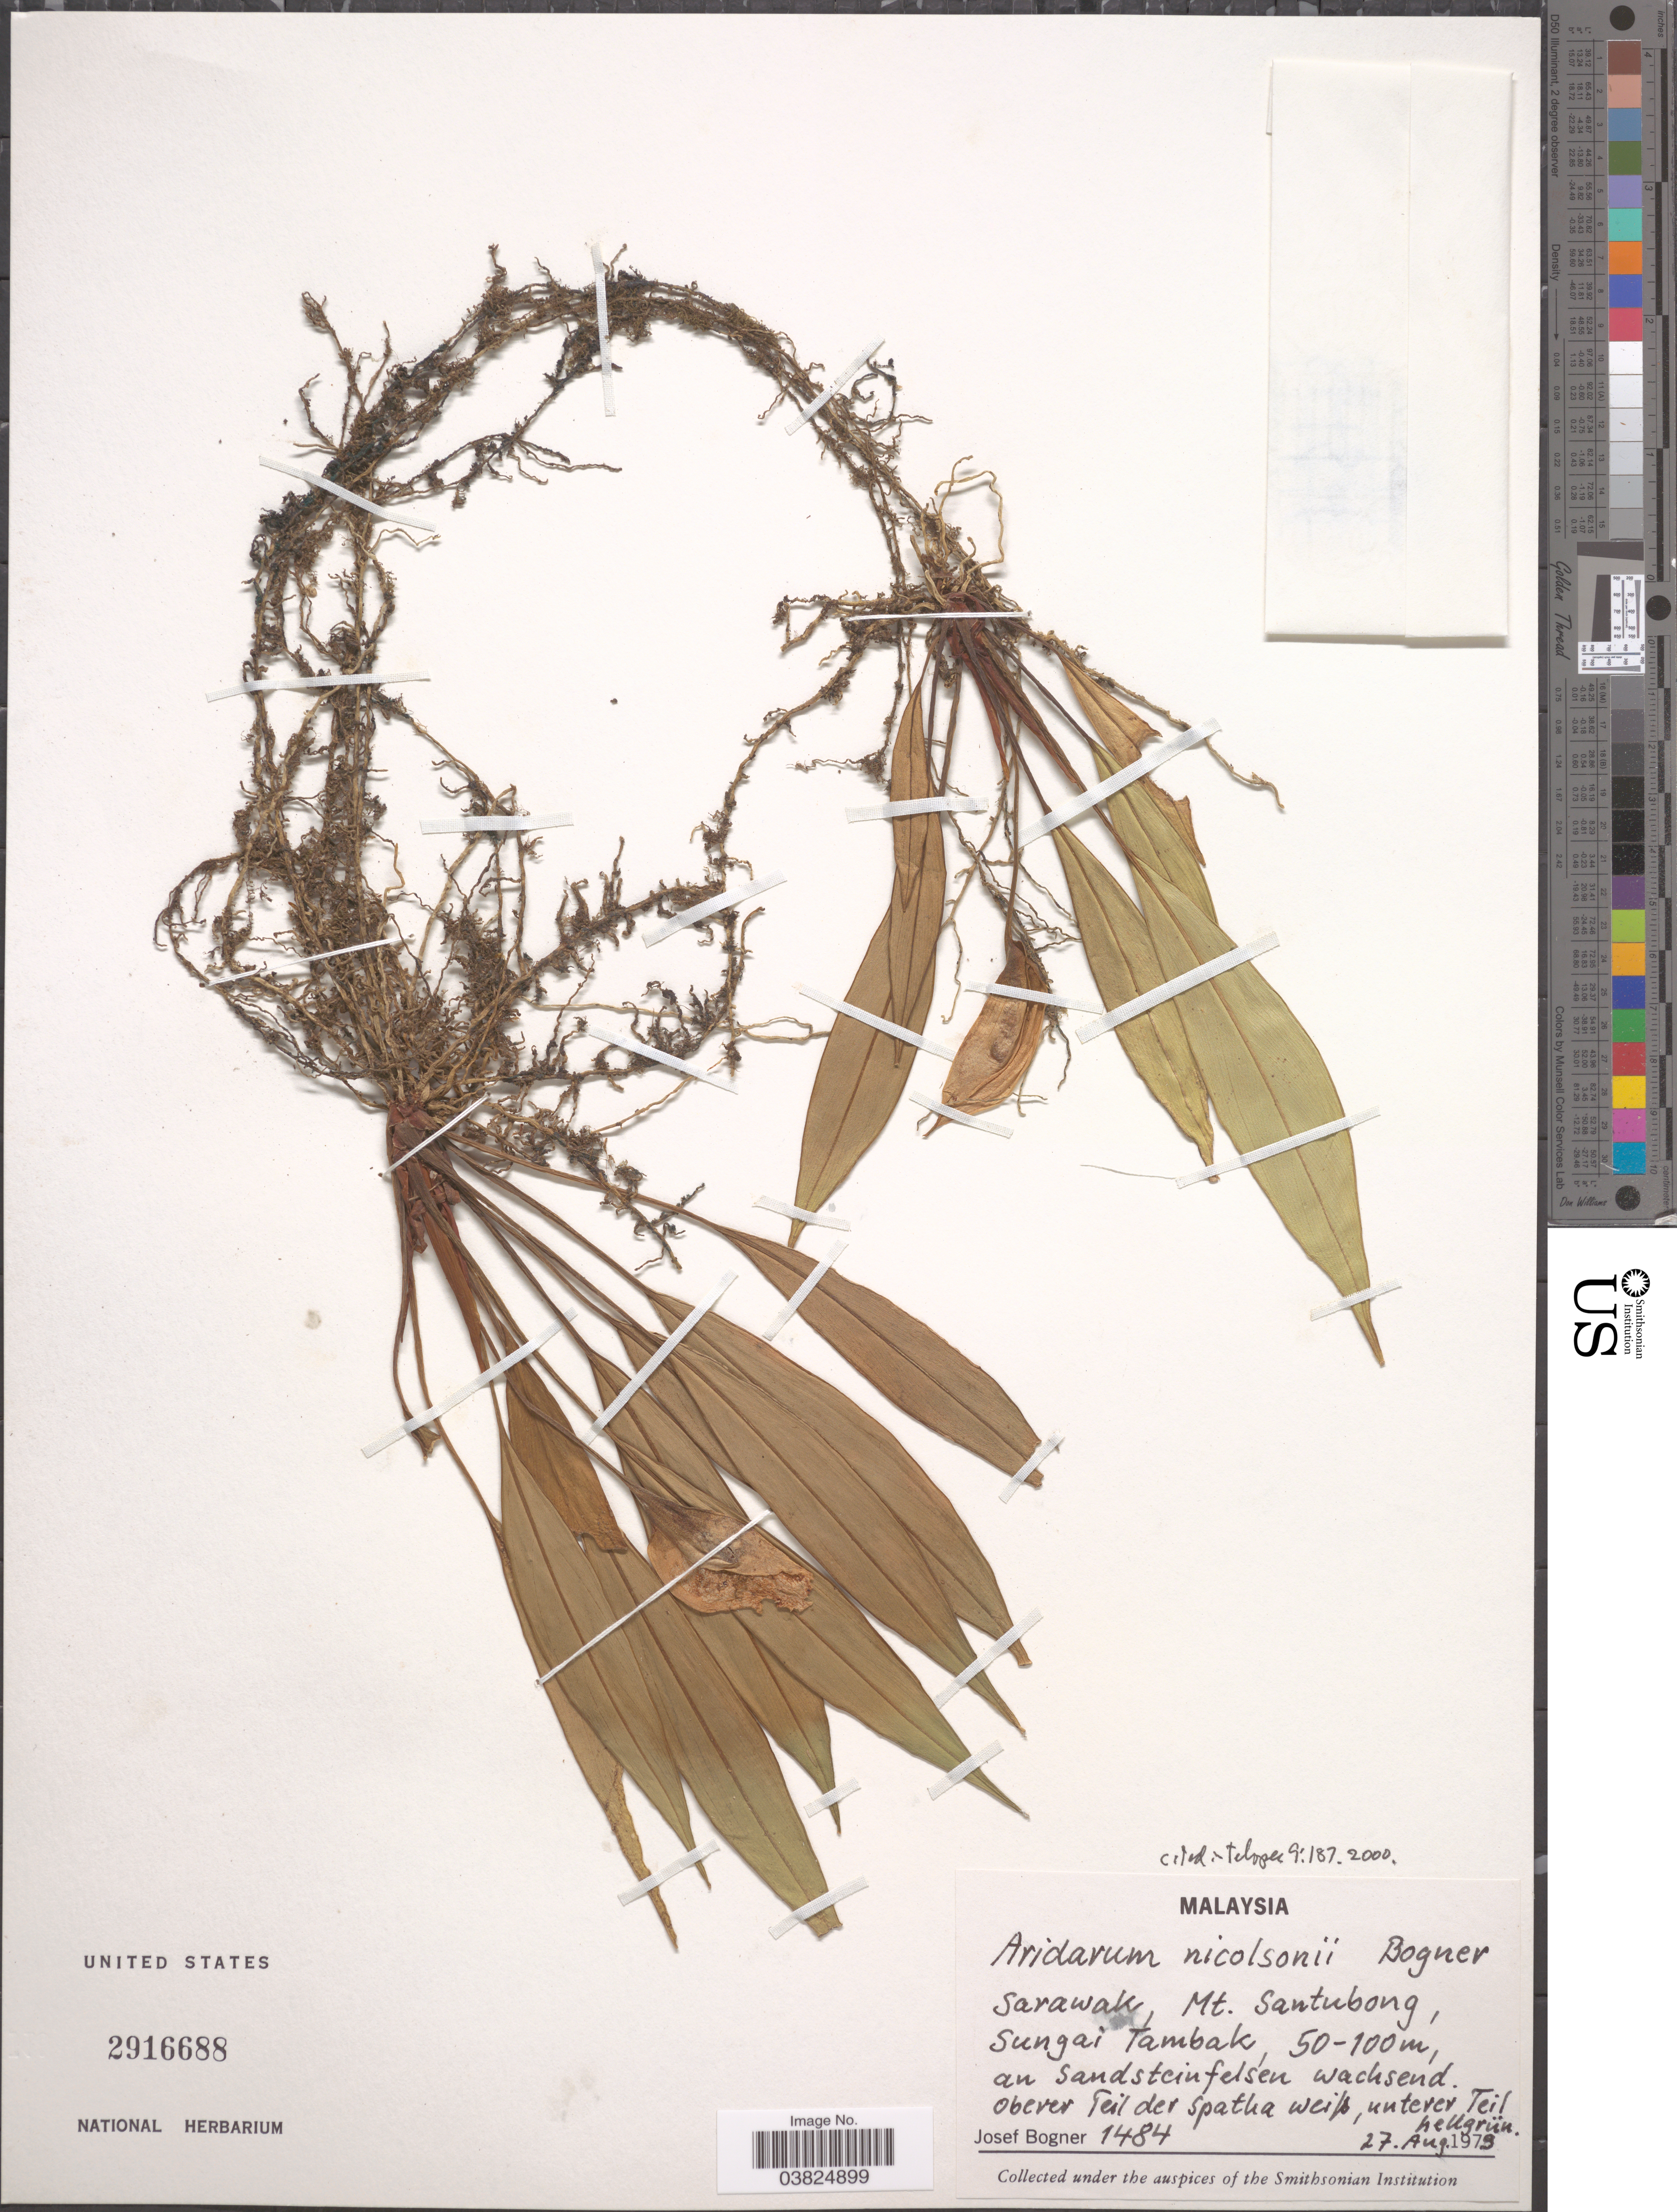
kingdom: Plantae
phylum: Tracheophyta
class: Liliopsida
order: Alismatales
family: Araceae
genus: Aridarum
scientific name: Aridarum nicolsonii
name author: Bogner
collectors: J. Bogner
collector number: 1484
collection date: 1979-08-27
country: Malaysia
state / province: Sarawak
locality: Mt. Santubong, Sungai Tambak, an Sandsteinfelsen wacksend [interpreted]. Oberer Teil der Spatka Weils, unterer Teil heUgrün.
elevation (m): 50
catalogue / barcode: US 2916688